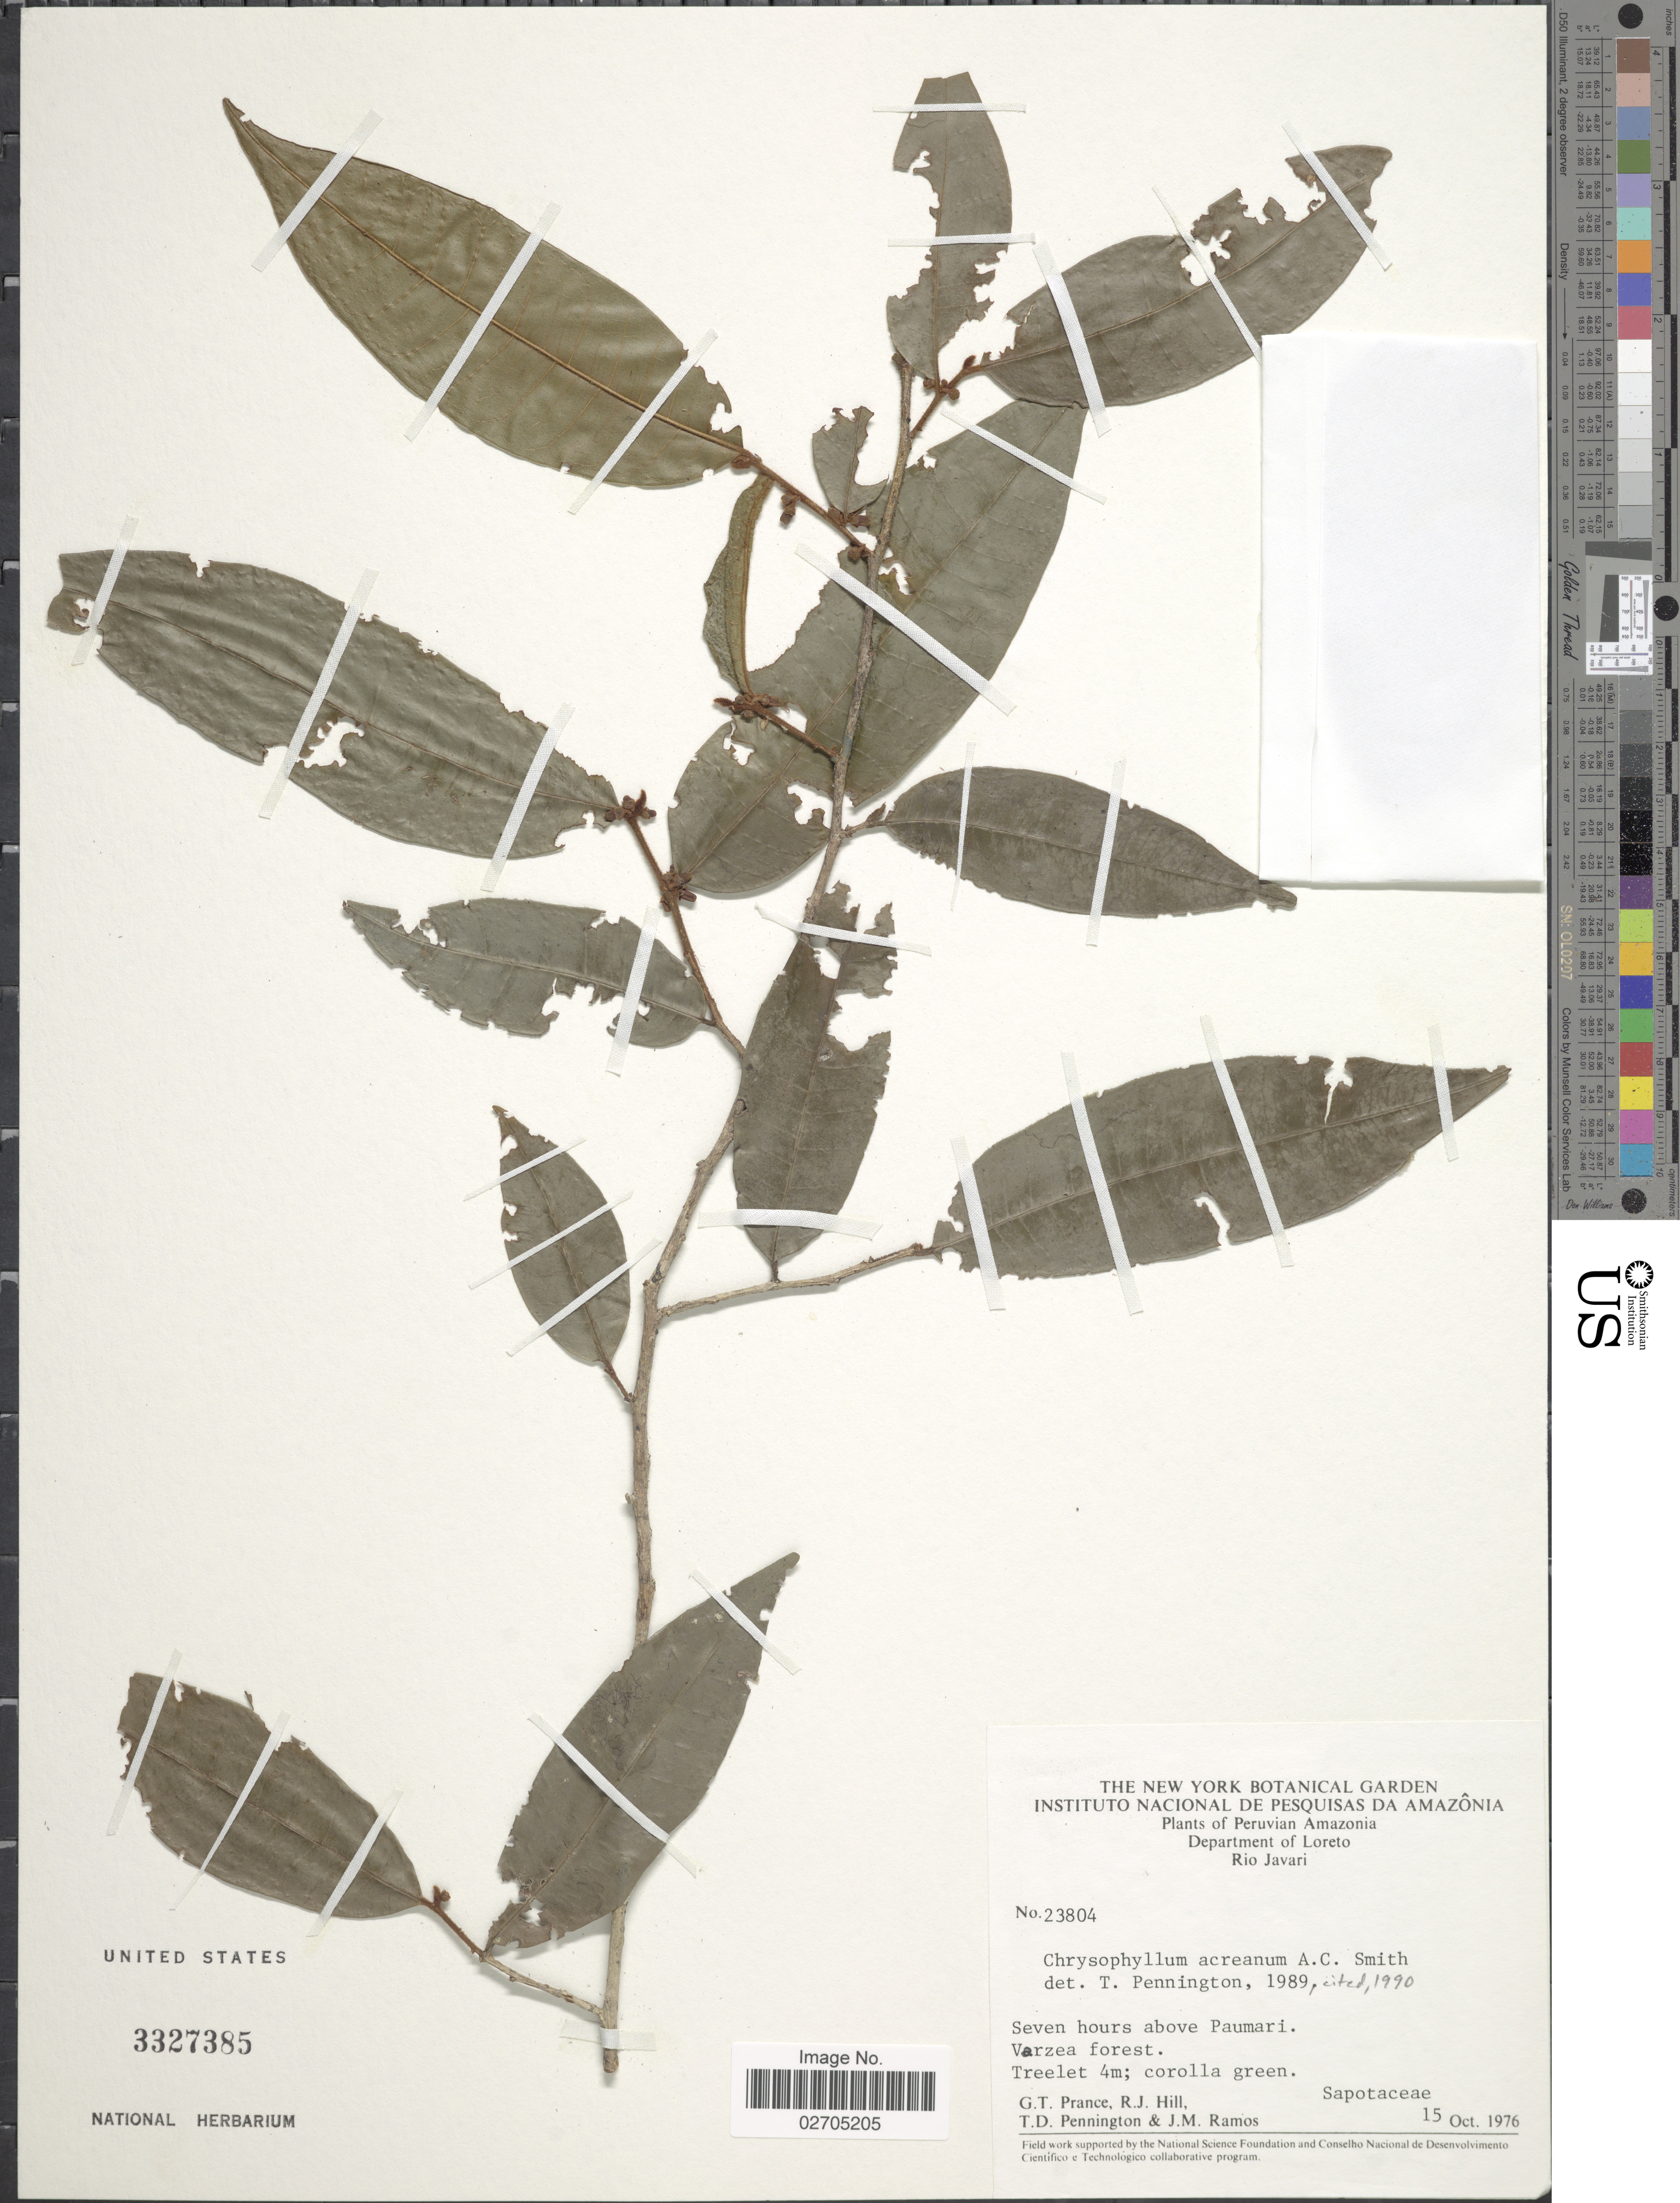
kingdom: Plantae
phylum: Tracheophyta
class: Magnoliopsida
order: Ericales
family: Sapotaceae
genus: Chrysophyllum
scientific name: Chrysophyllum acreanum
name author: A.C. Sm.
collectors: G. T. Prance, R. J. Hill, T. D. Pennington & J. M. Ramos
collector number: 23804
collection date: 1976-10-15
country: Peru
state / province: Loreto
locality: Peruvian Amazonia, Rio Javari, seven hours above Paumari.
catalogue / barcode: US 3327385